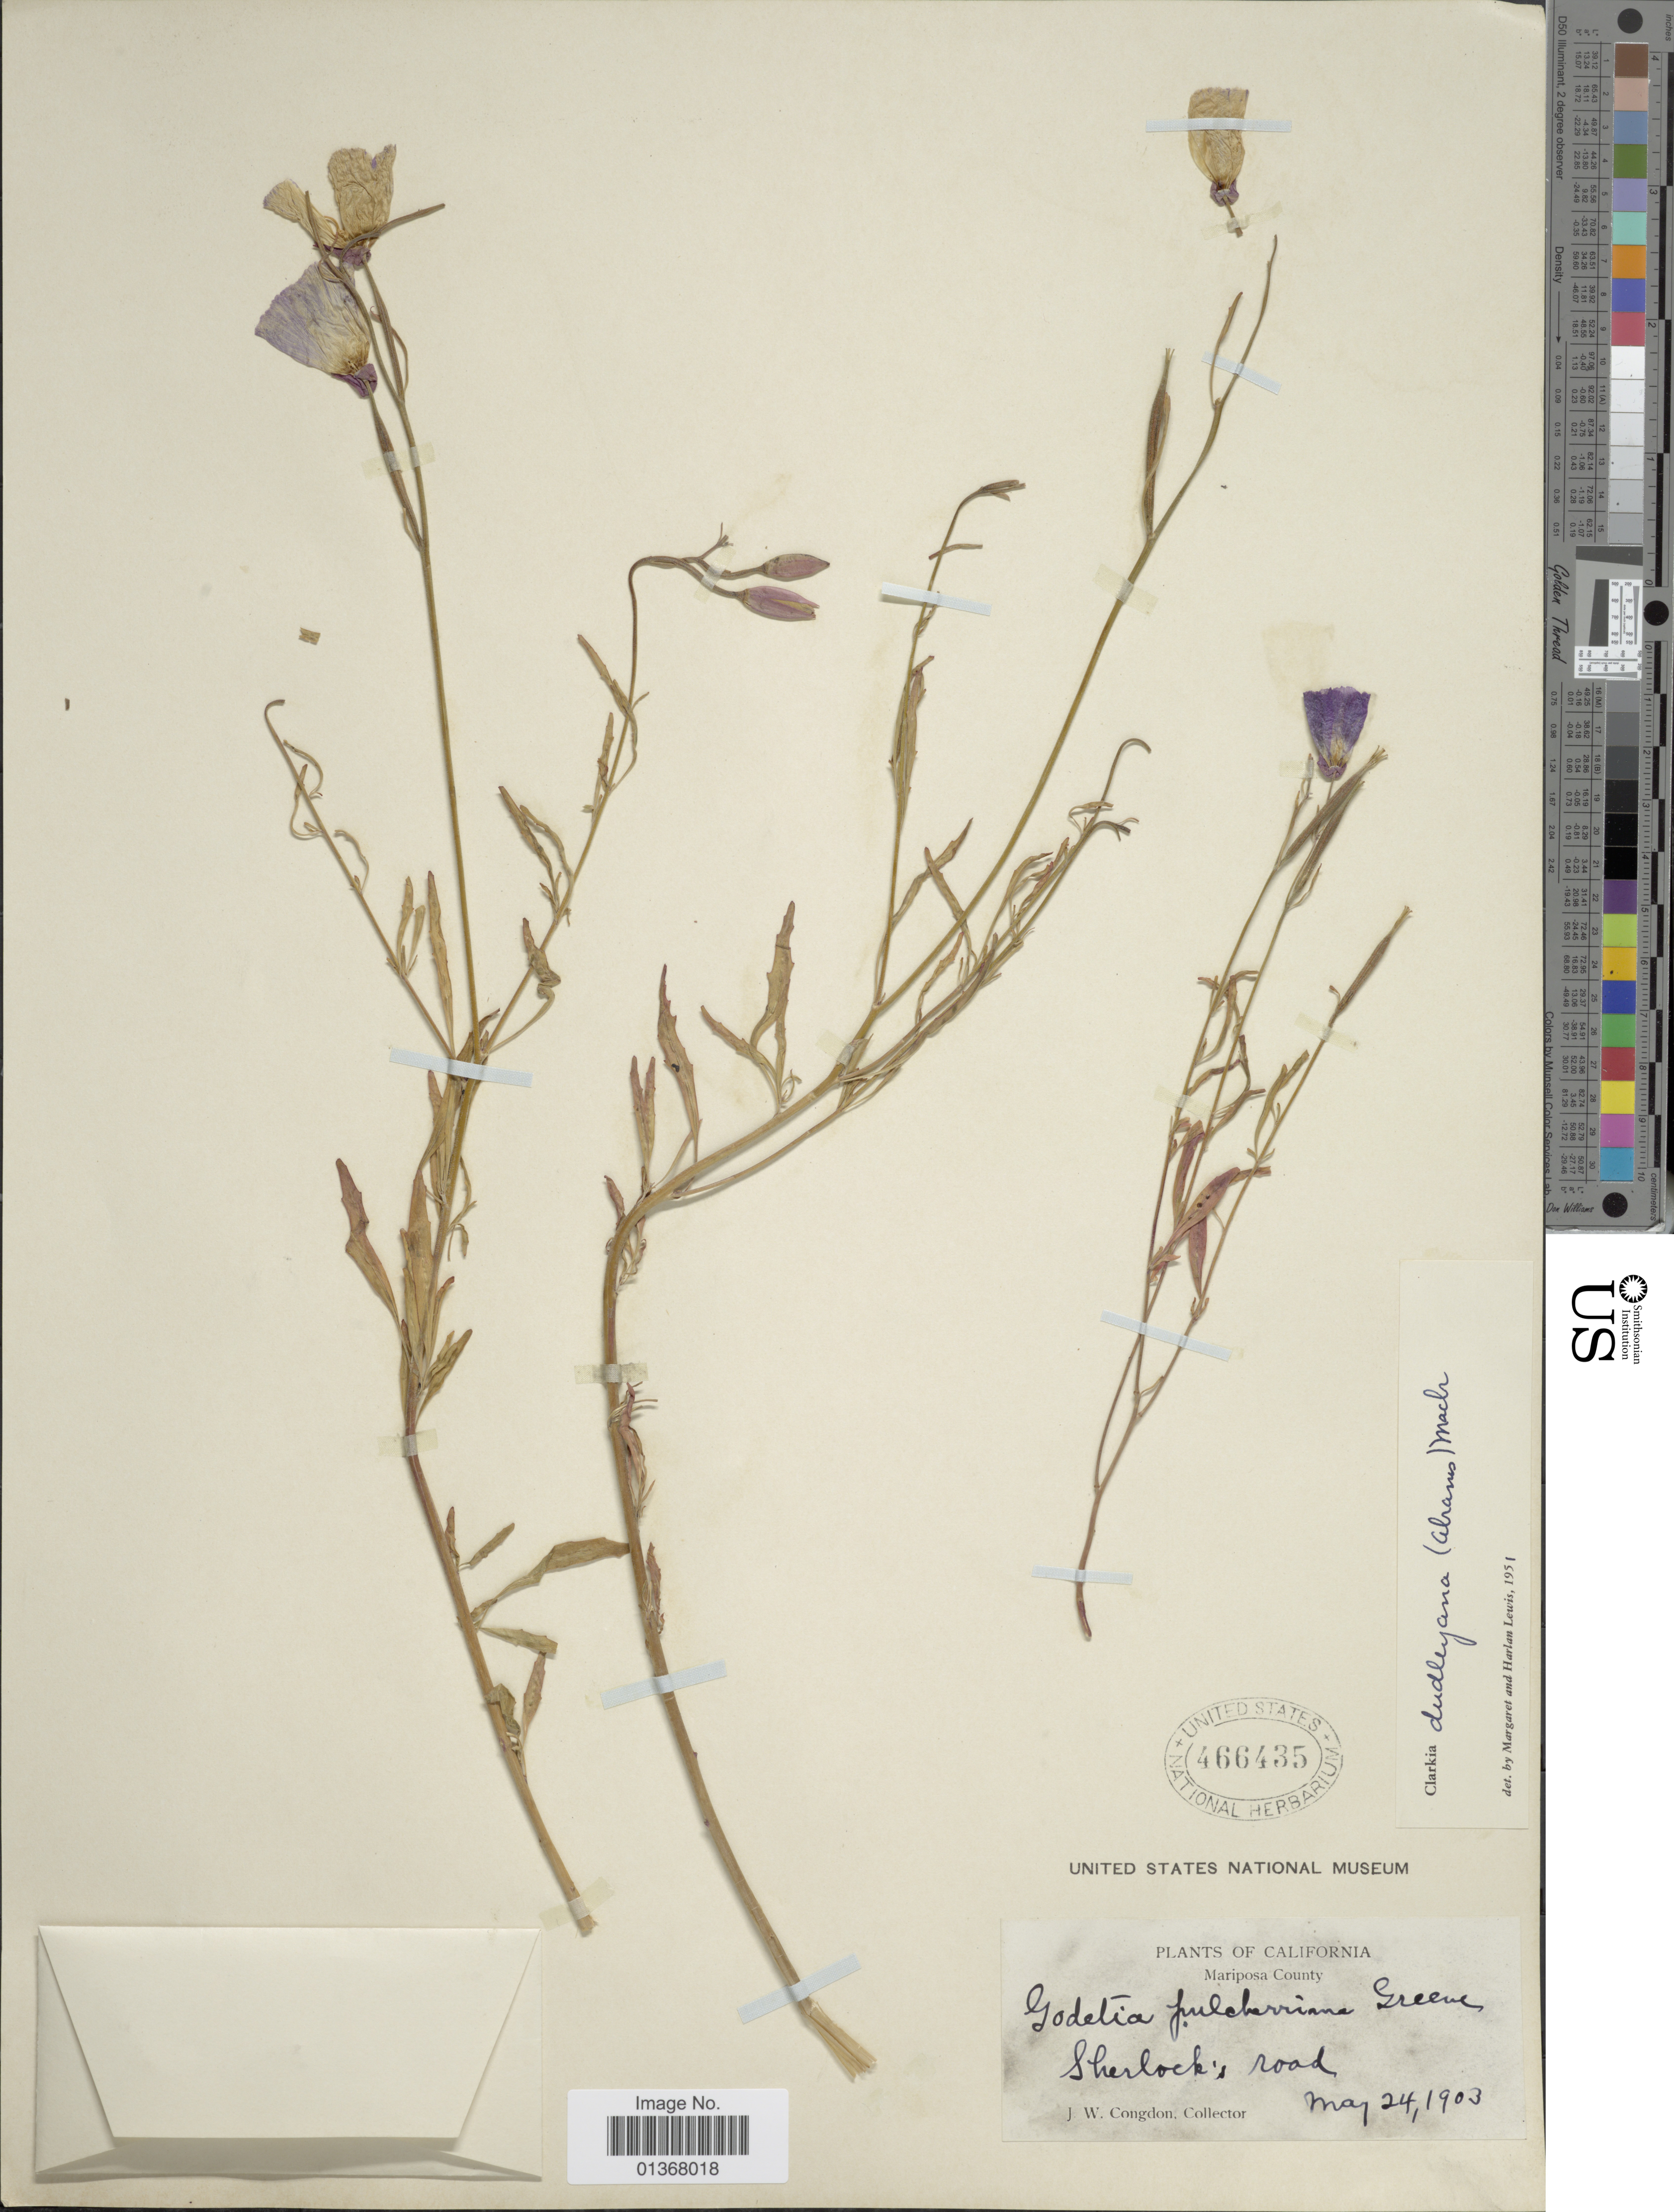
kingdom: Plantae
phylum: Tracheophyta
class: Magnoliopsida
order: Myrtales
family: Onagraceae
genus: Clarkia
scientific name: Clarkia dudleyana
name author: (Abrams) J.F. Macbr.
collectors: J. W. Congdon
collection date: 1903-05-24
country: United States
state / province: California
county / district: Mariposa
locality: Mariposa County, Sherlock's road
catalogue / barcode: US 466435